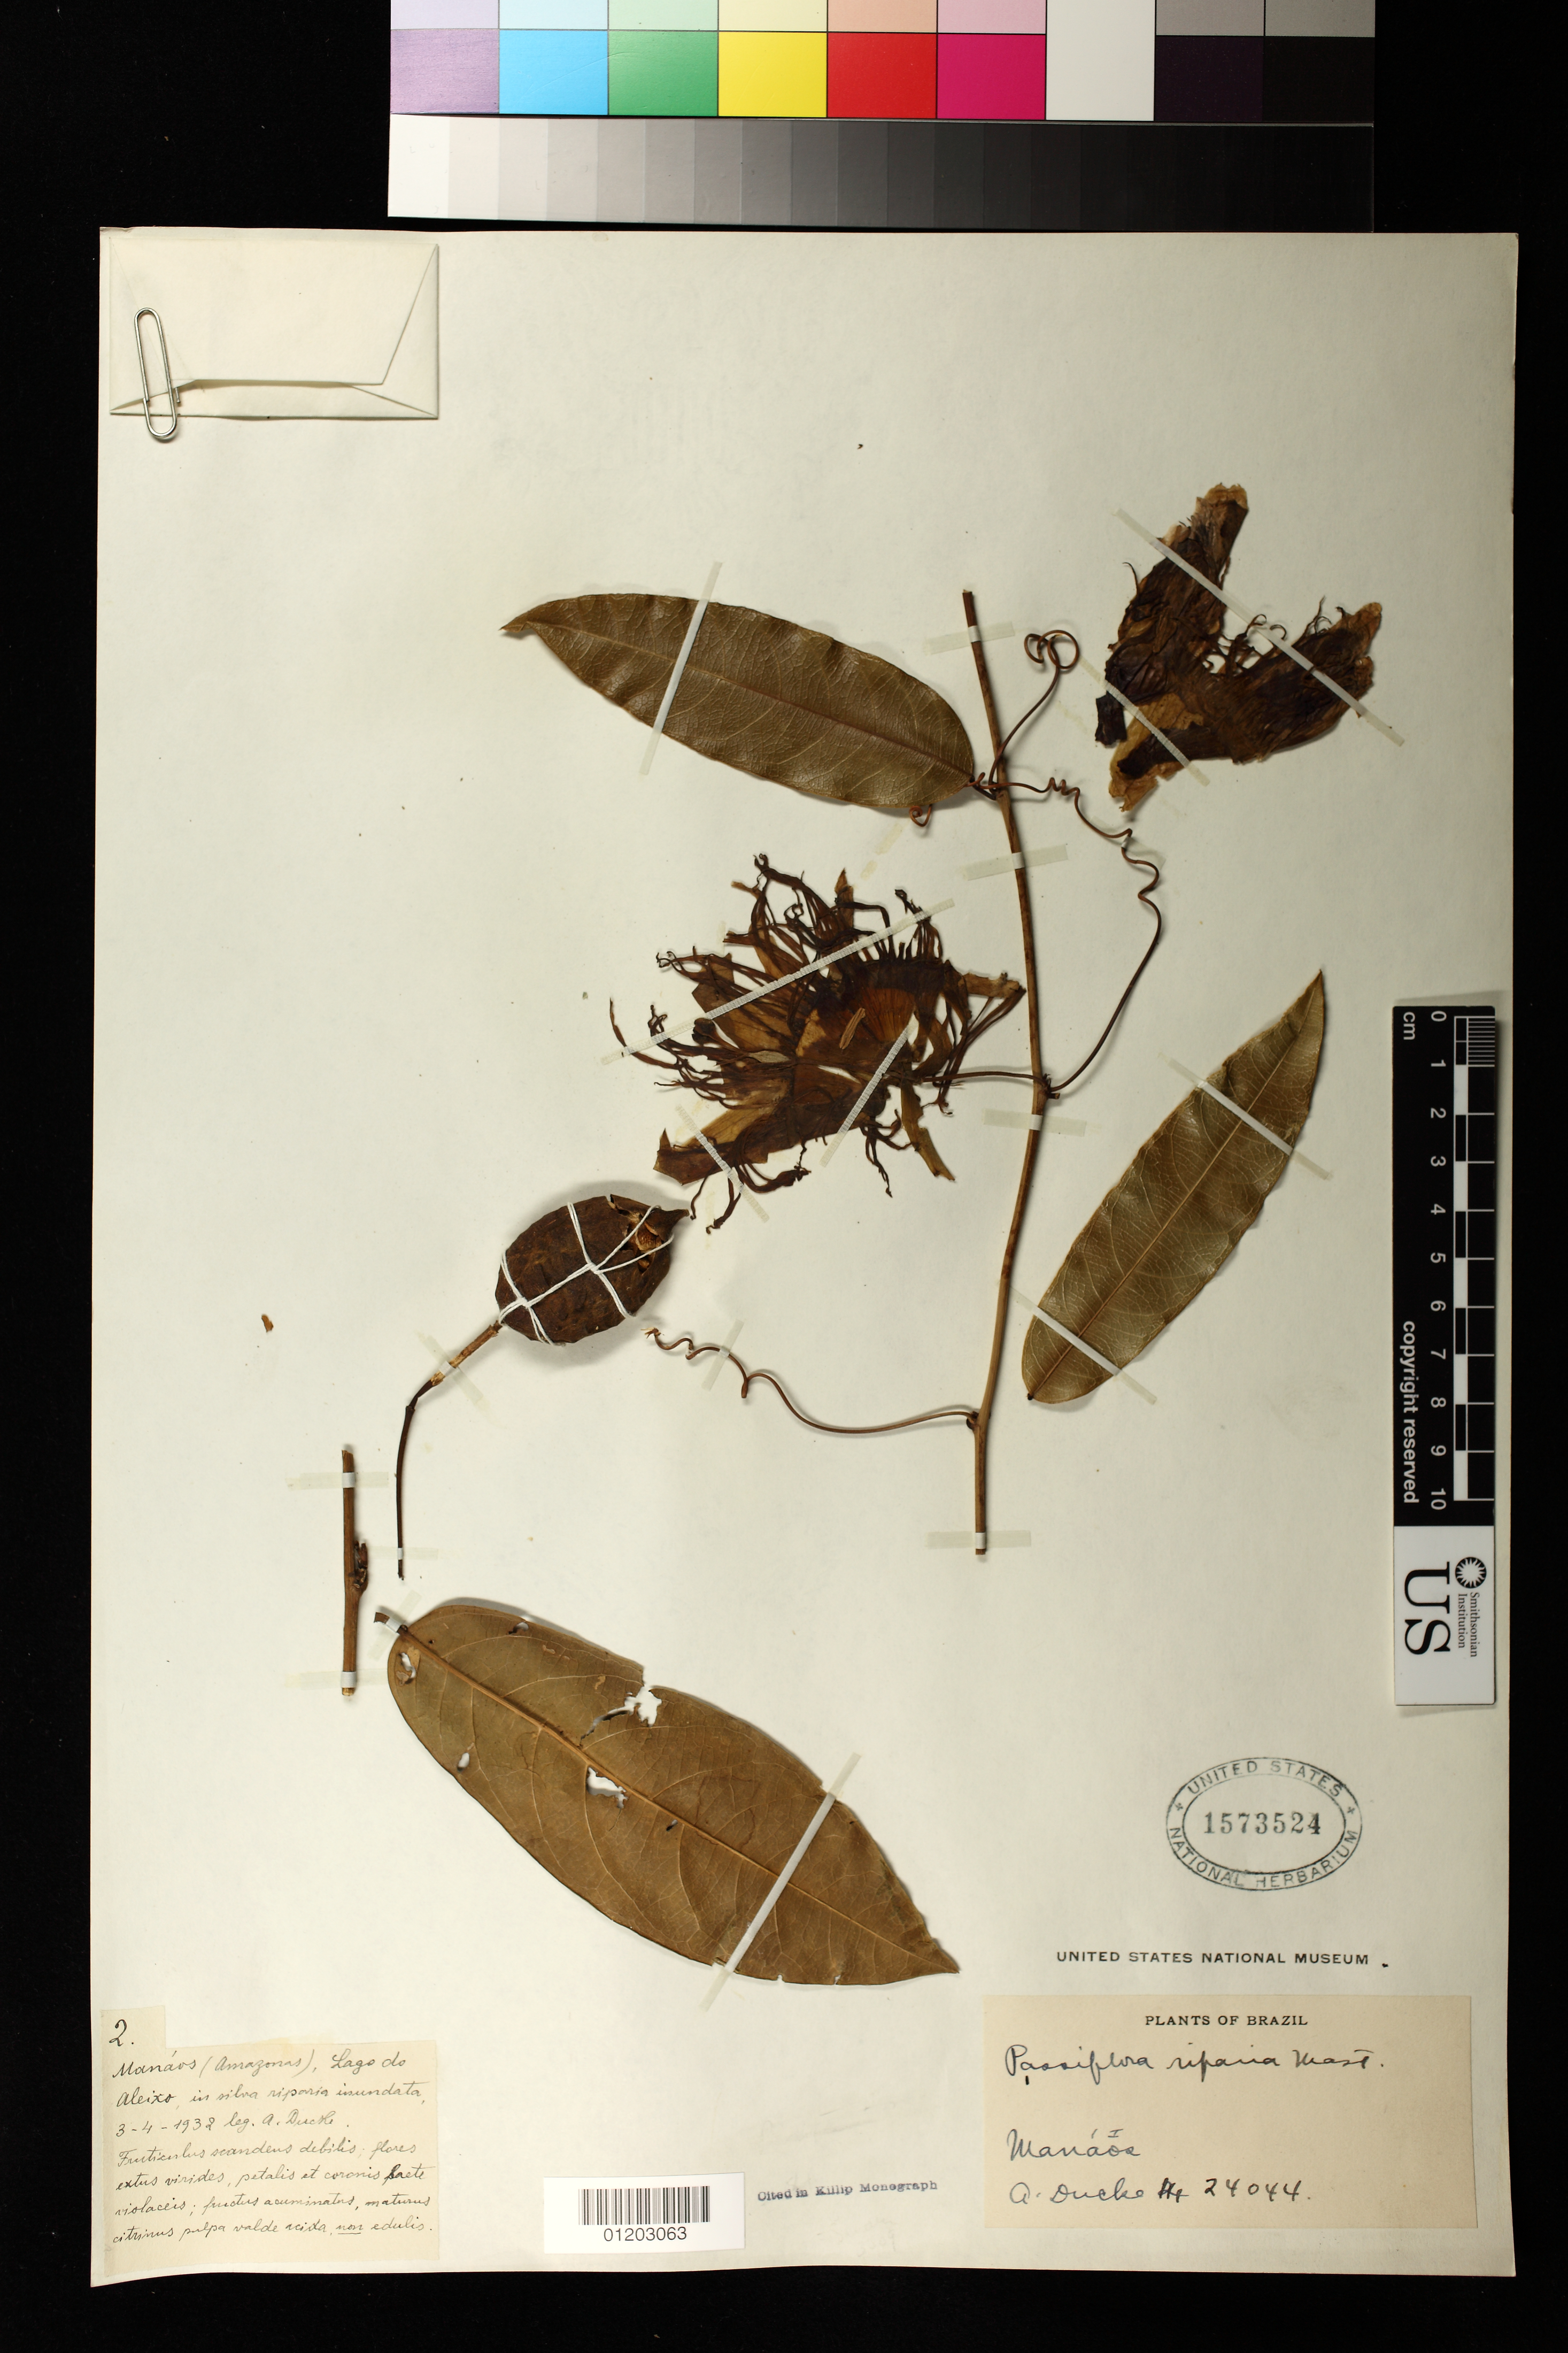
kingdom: Plantae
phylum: Tracheophyta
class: Magnoliopsida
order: Malpighiales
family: Passifloraceae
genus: Passiflora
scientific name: Passiflora riparia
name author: Mart. ex Mast.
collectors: A. Ducke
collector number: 24044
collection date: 1932-04-03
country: Brazil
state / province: Amazonas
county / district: Manaus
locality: Lago do Aleixo, in silva riparia inundata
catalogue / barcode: US 1573524